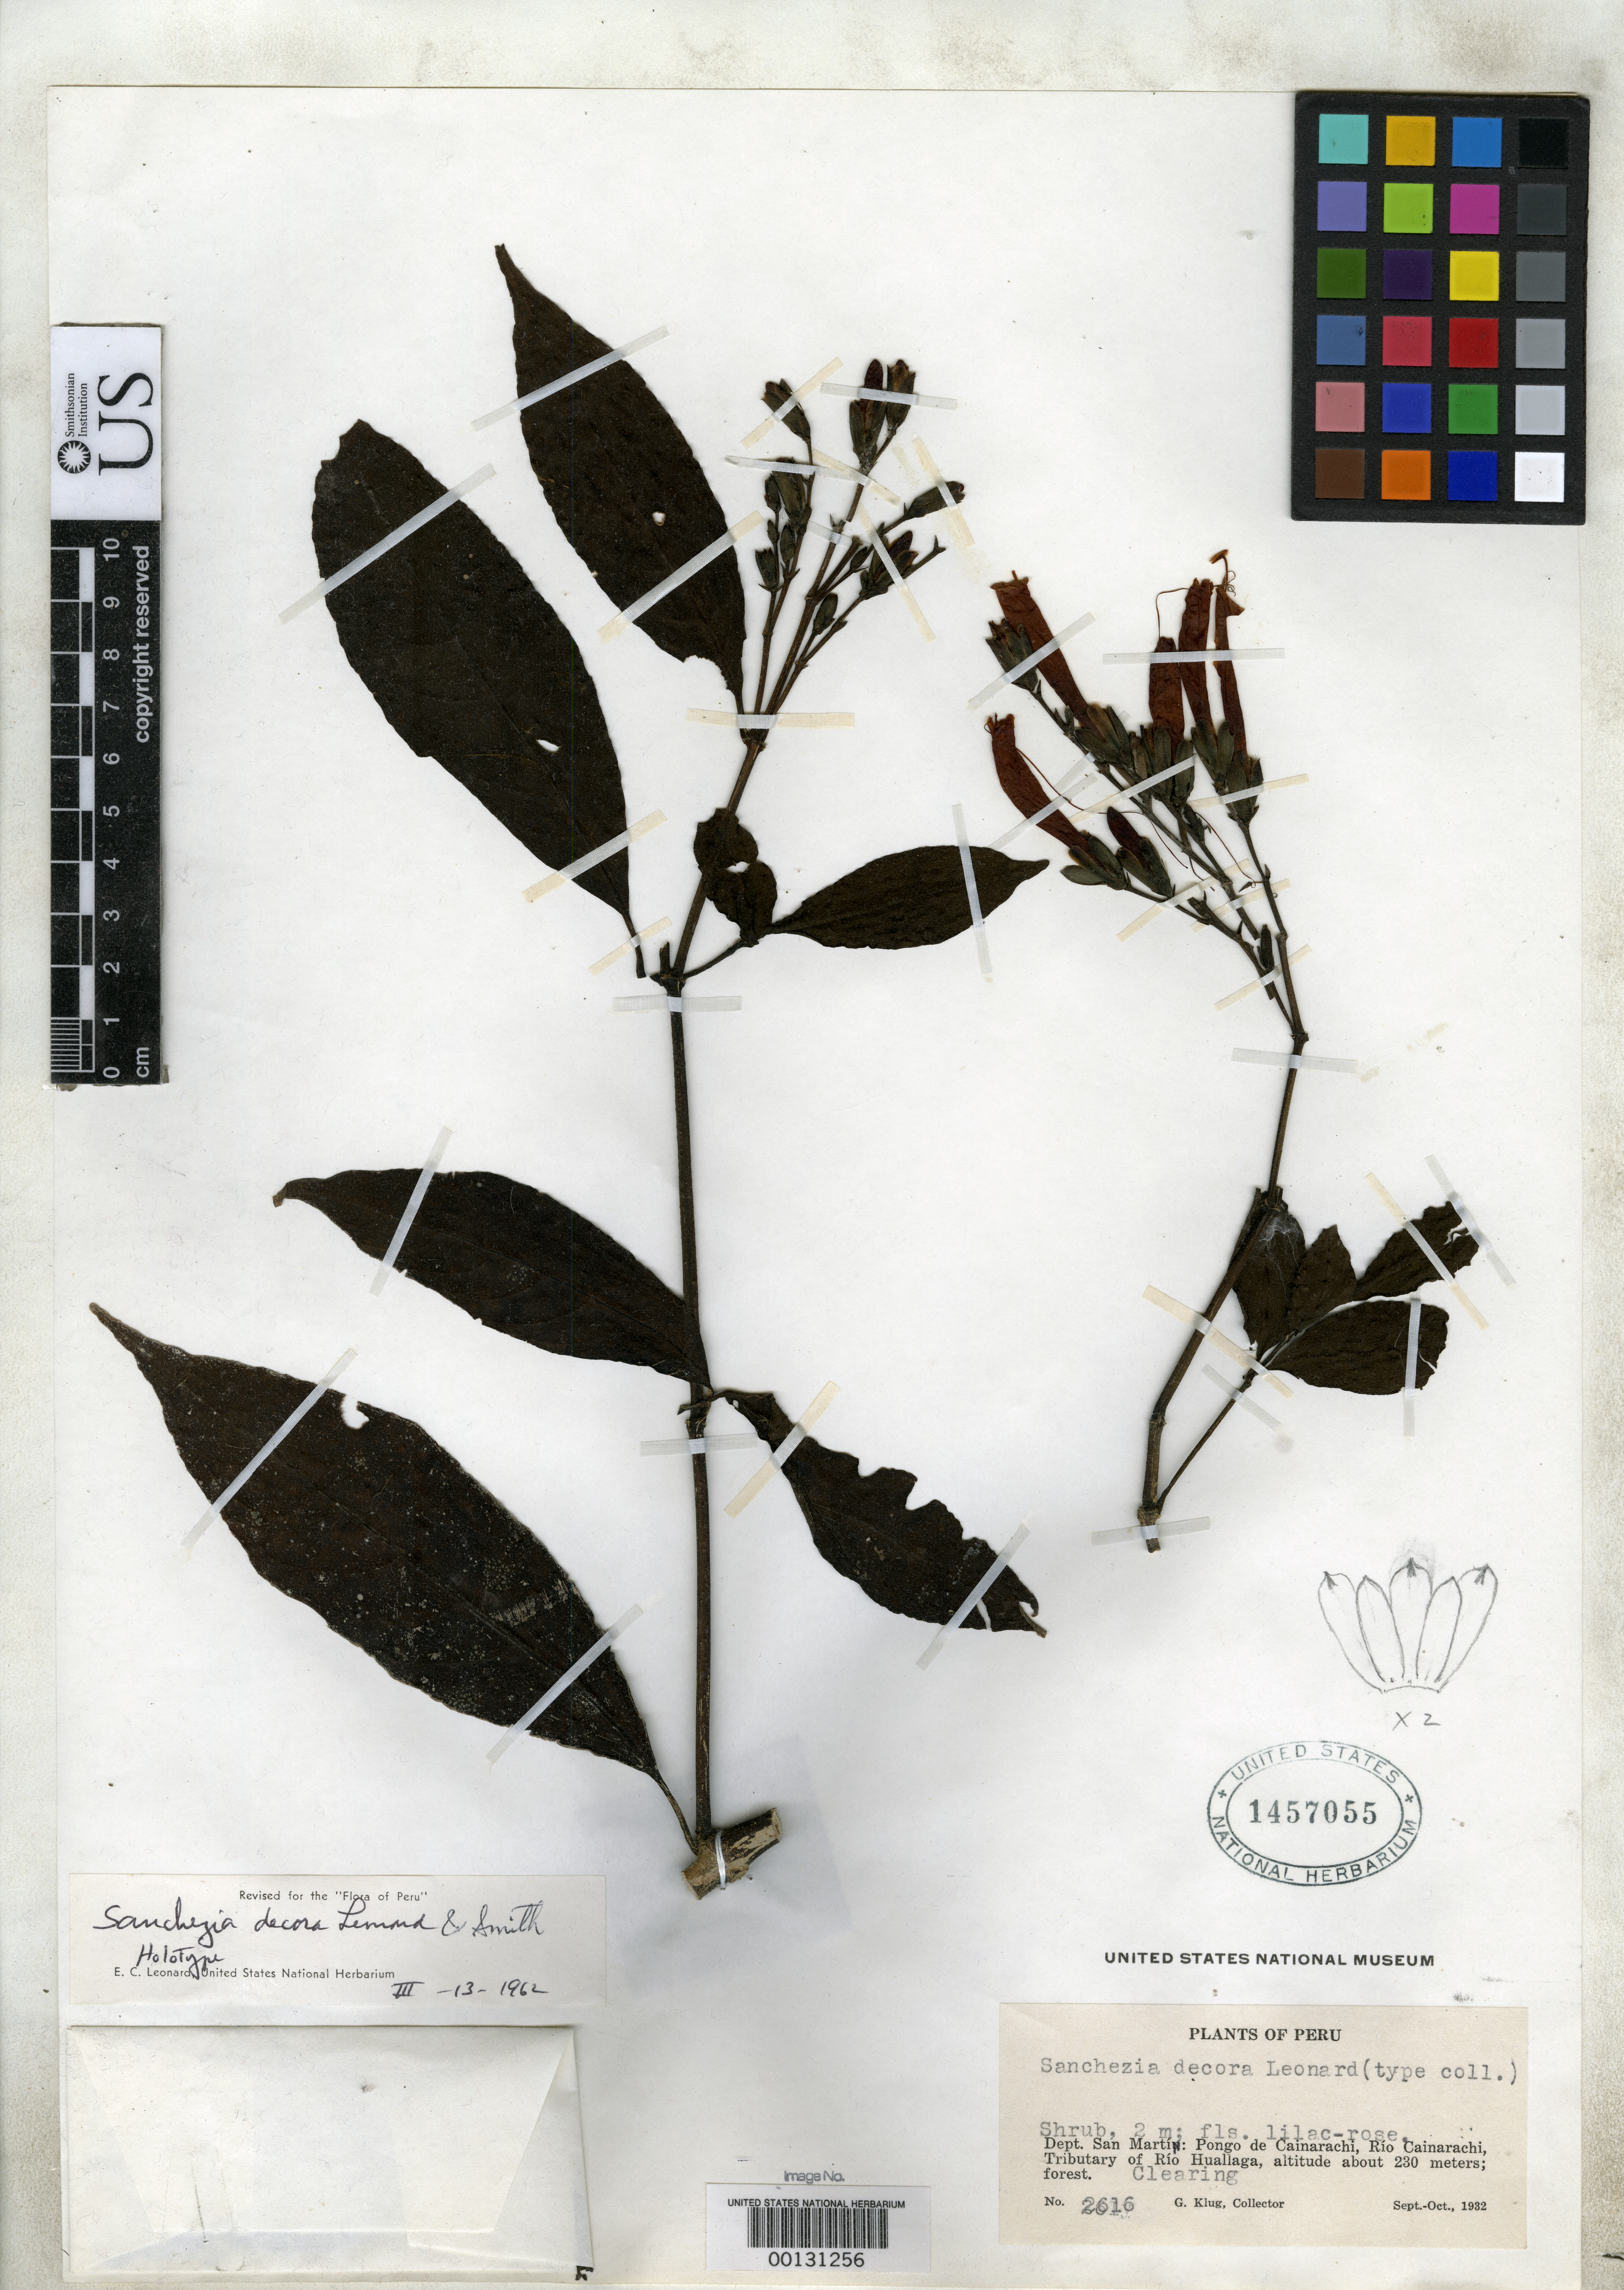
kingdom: Plantae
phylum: Tracheophyta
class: Magnoliopsida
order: Lamiales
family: Acanthaceae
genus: Sanchezia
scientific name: Sanchezia decora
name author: Leonard & L.B. Sm.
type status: Holotype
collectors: G. Klug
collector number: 2616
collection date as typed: Sep 1932 to -- Oct 1932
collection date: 1932-09/1932-10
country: Peru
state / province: San Martín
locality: Pongo de Cainarachi, Rio Cainarachi.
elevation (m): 230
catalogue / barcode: US 1457055